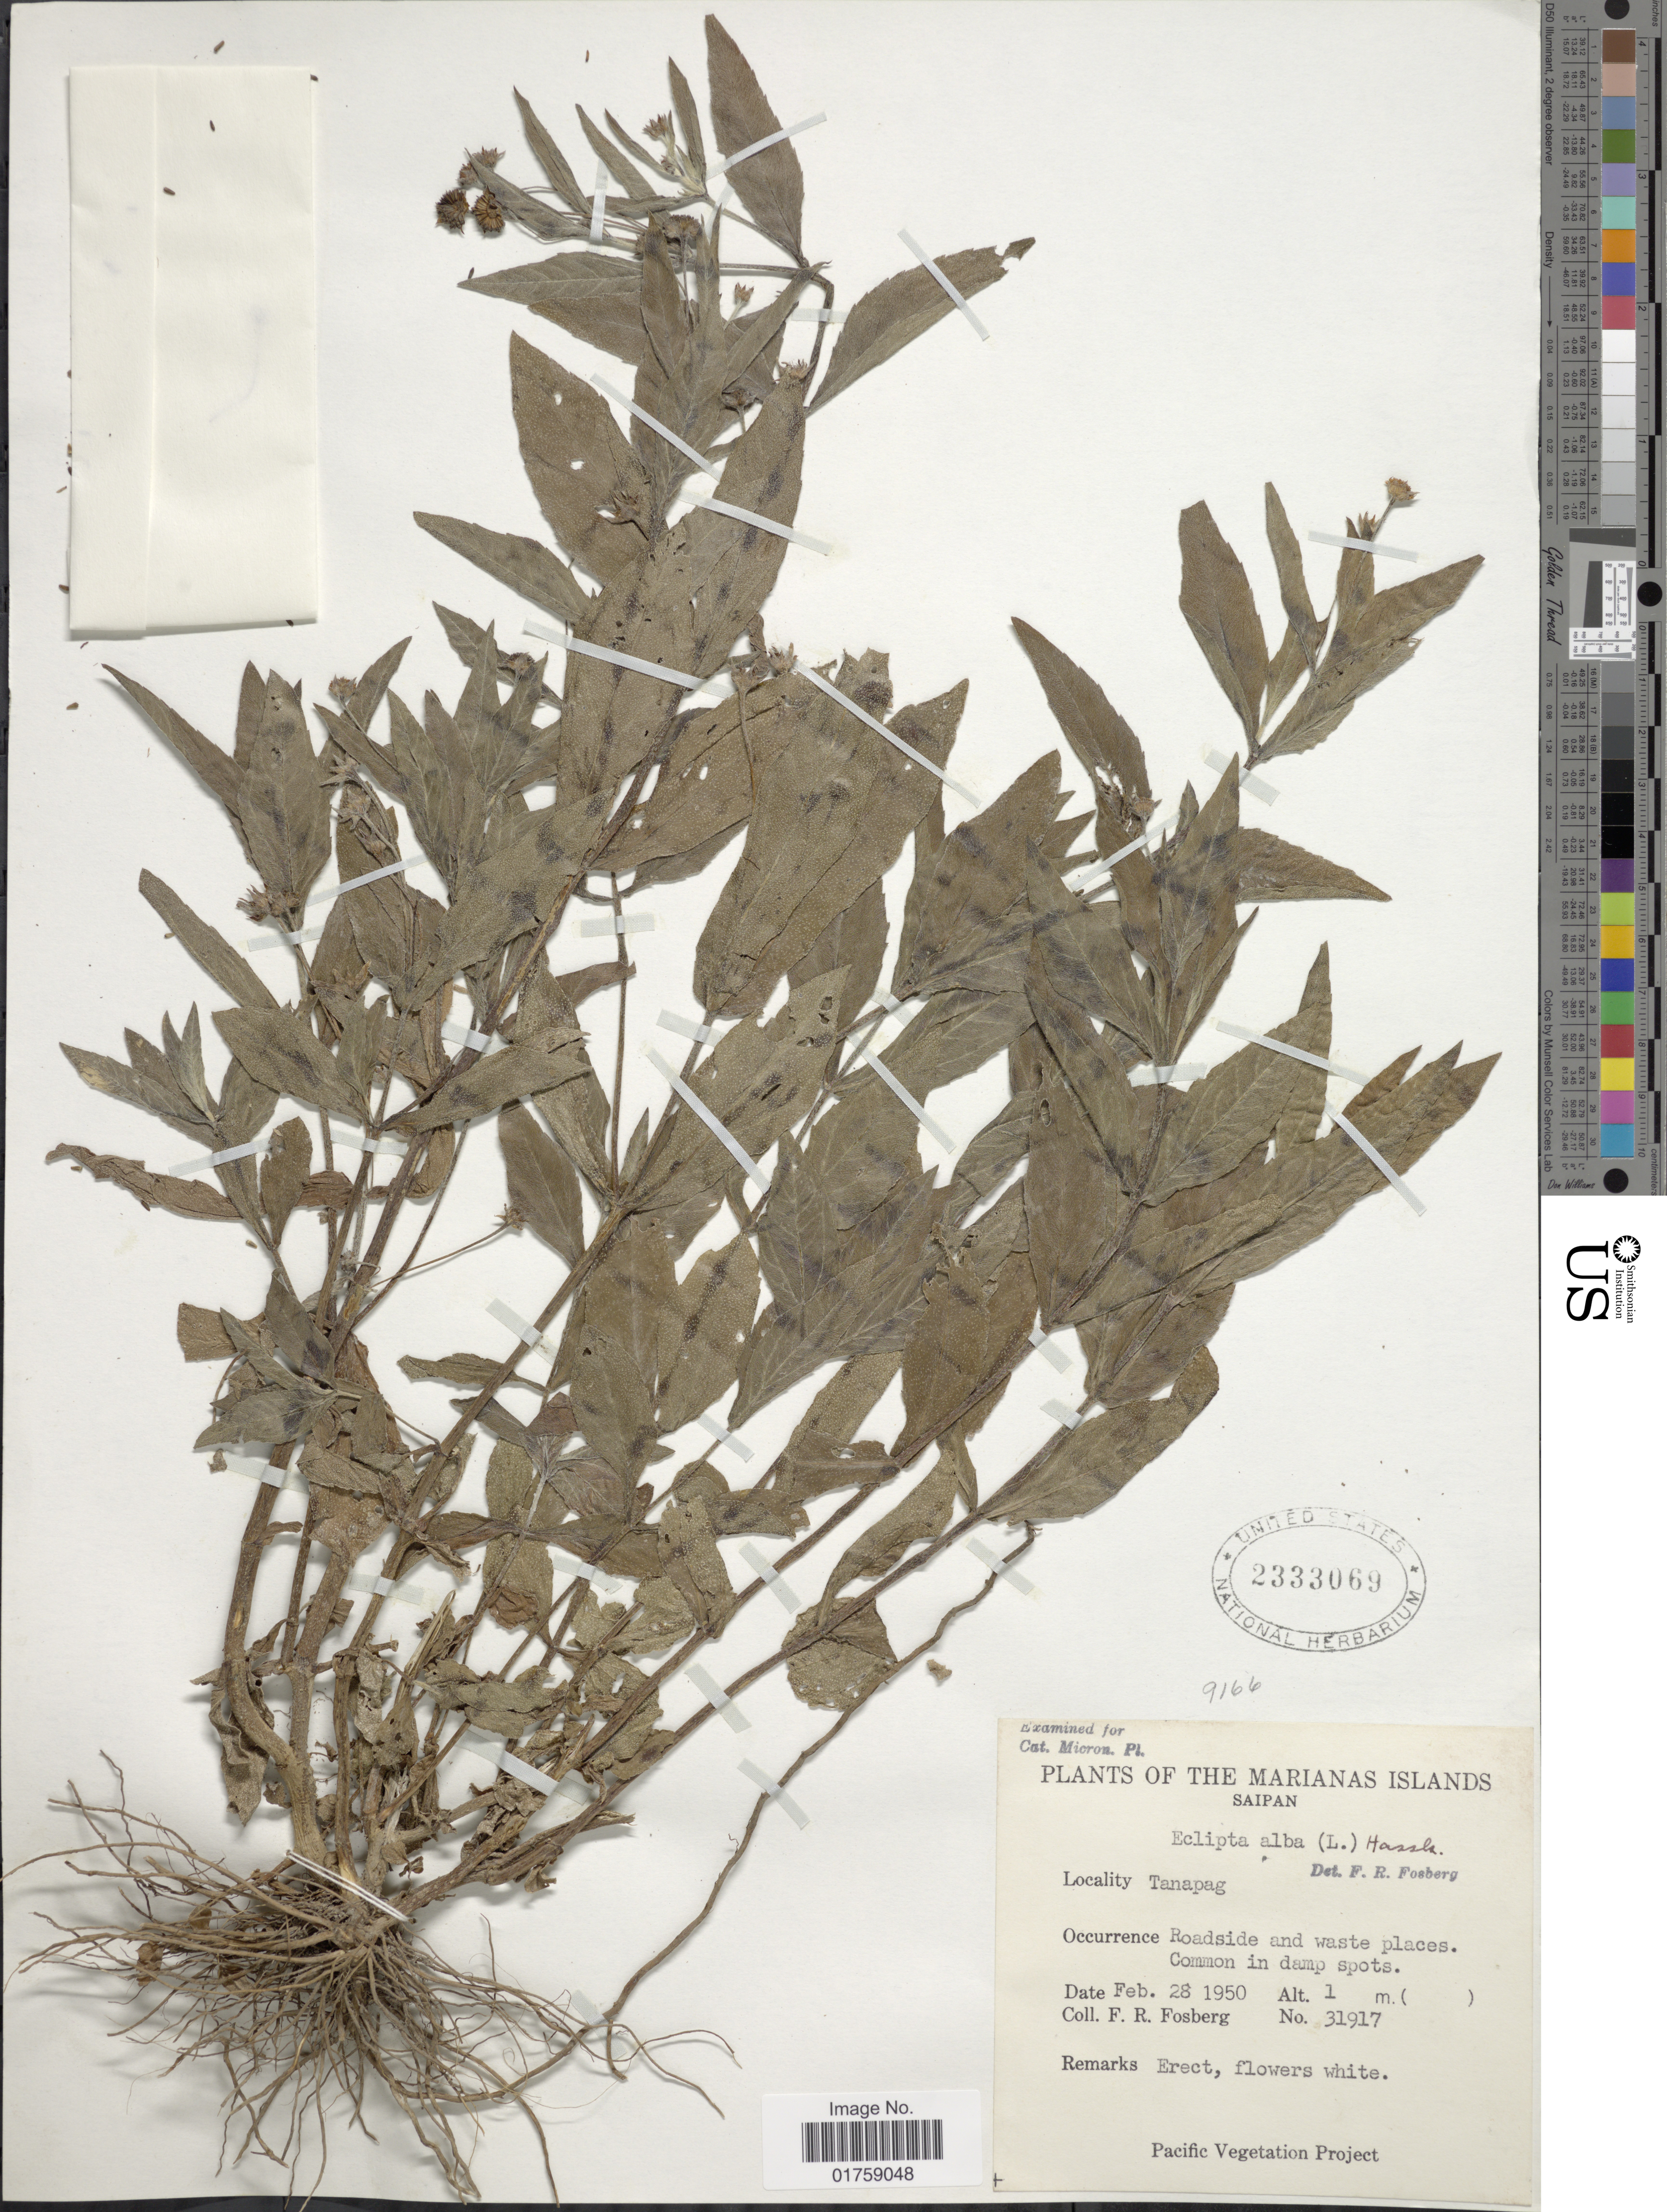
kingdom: Plantae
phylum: Tracheophyta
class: Magnoliopsida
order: Asterales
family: Asteraceae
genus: Eclipta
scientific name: Eclipta prostrata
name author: (L.) L.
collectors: M. Evans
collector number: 31917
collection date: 1950-02-28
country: Northern Mariana Islands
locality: The Marianas islands. Saipan. Tanapag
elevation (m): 1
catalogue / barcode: US 2333069